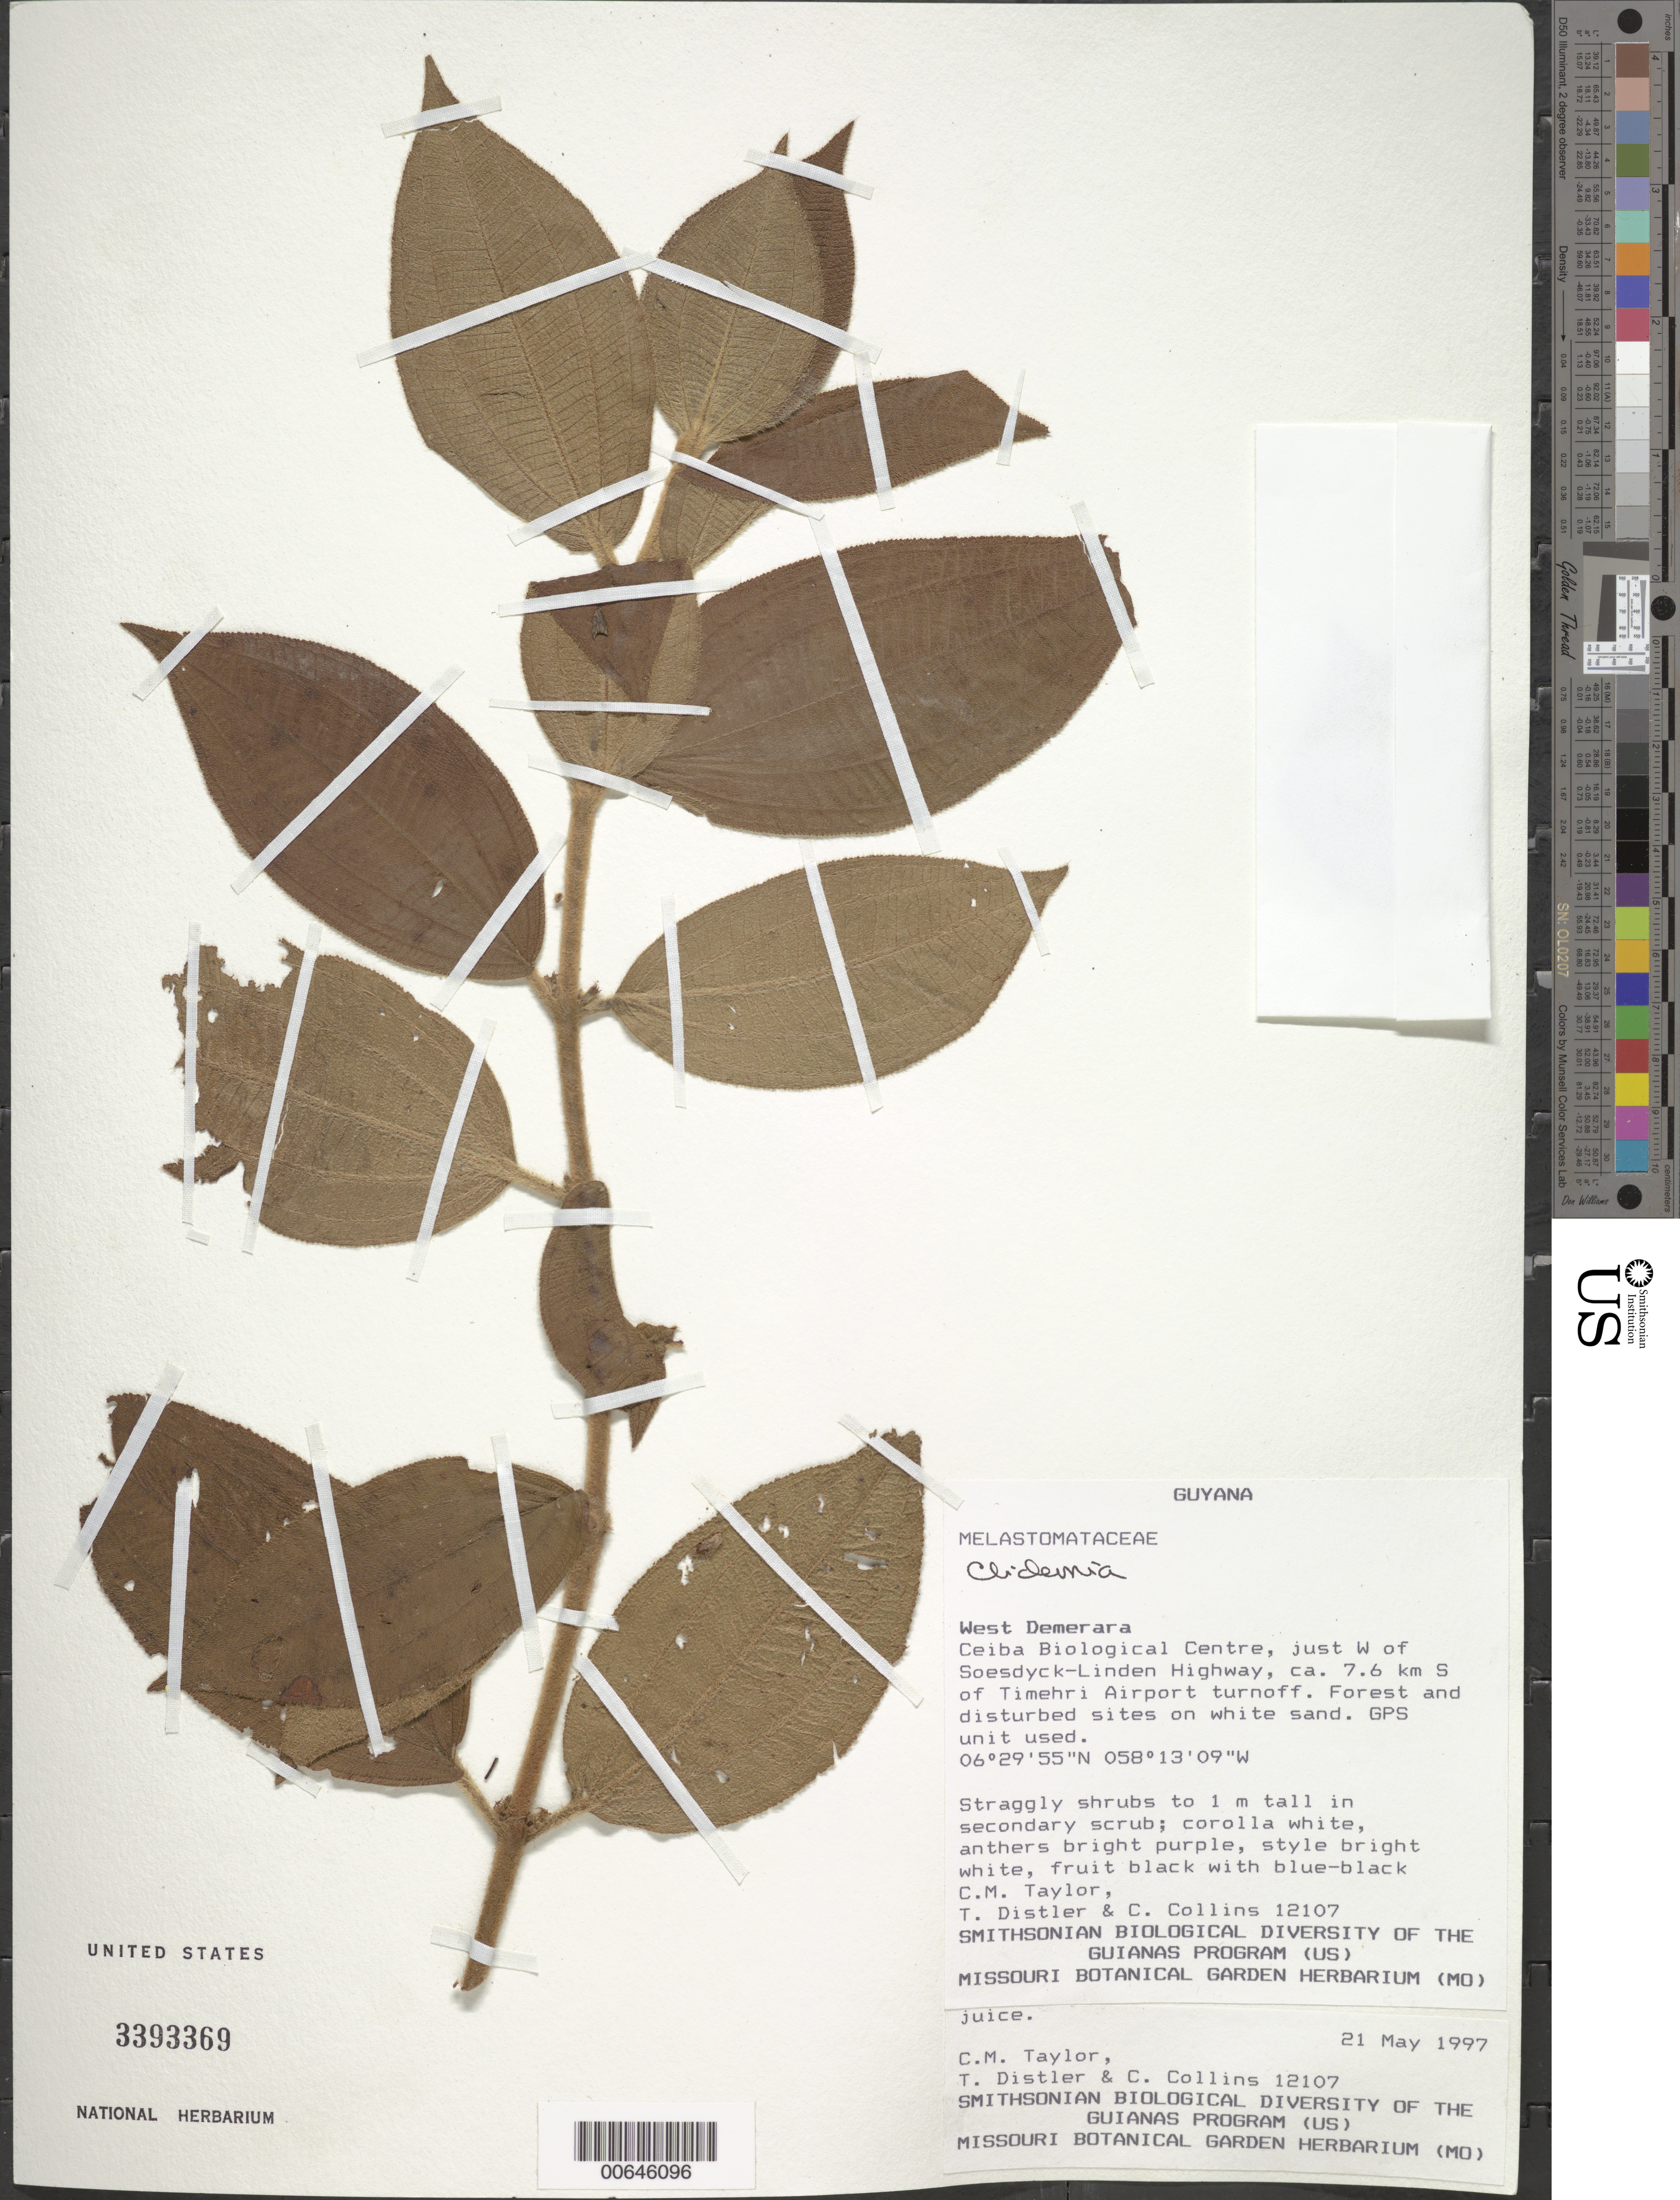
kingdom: Plantae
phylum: Tracheophyta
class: Magnoliopsida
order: Myrtales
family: Melastomataceae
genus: Clidemia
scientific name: Clidemia rubra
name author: (Aubl.) Mart.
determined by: Michelangeli, F. A.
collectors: C. M. Taylor, T. Distler & C. Collins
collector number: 12107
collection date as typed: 21 May 1997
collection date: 1997-05-21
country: Guyana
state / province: Demerara-Mahaica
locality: Ceiba Biological Centre, just W of Soesdyck-Linden Hwy, ca. 7.6 km S of Timehri Airport turnoff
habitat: Forest & disturbed sites on white sand; in secondary scrub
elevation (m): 15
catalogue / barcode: US 3393369